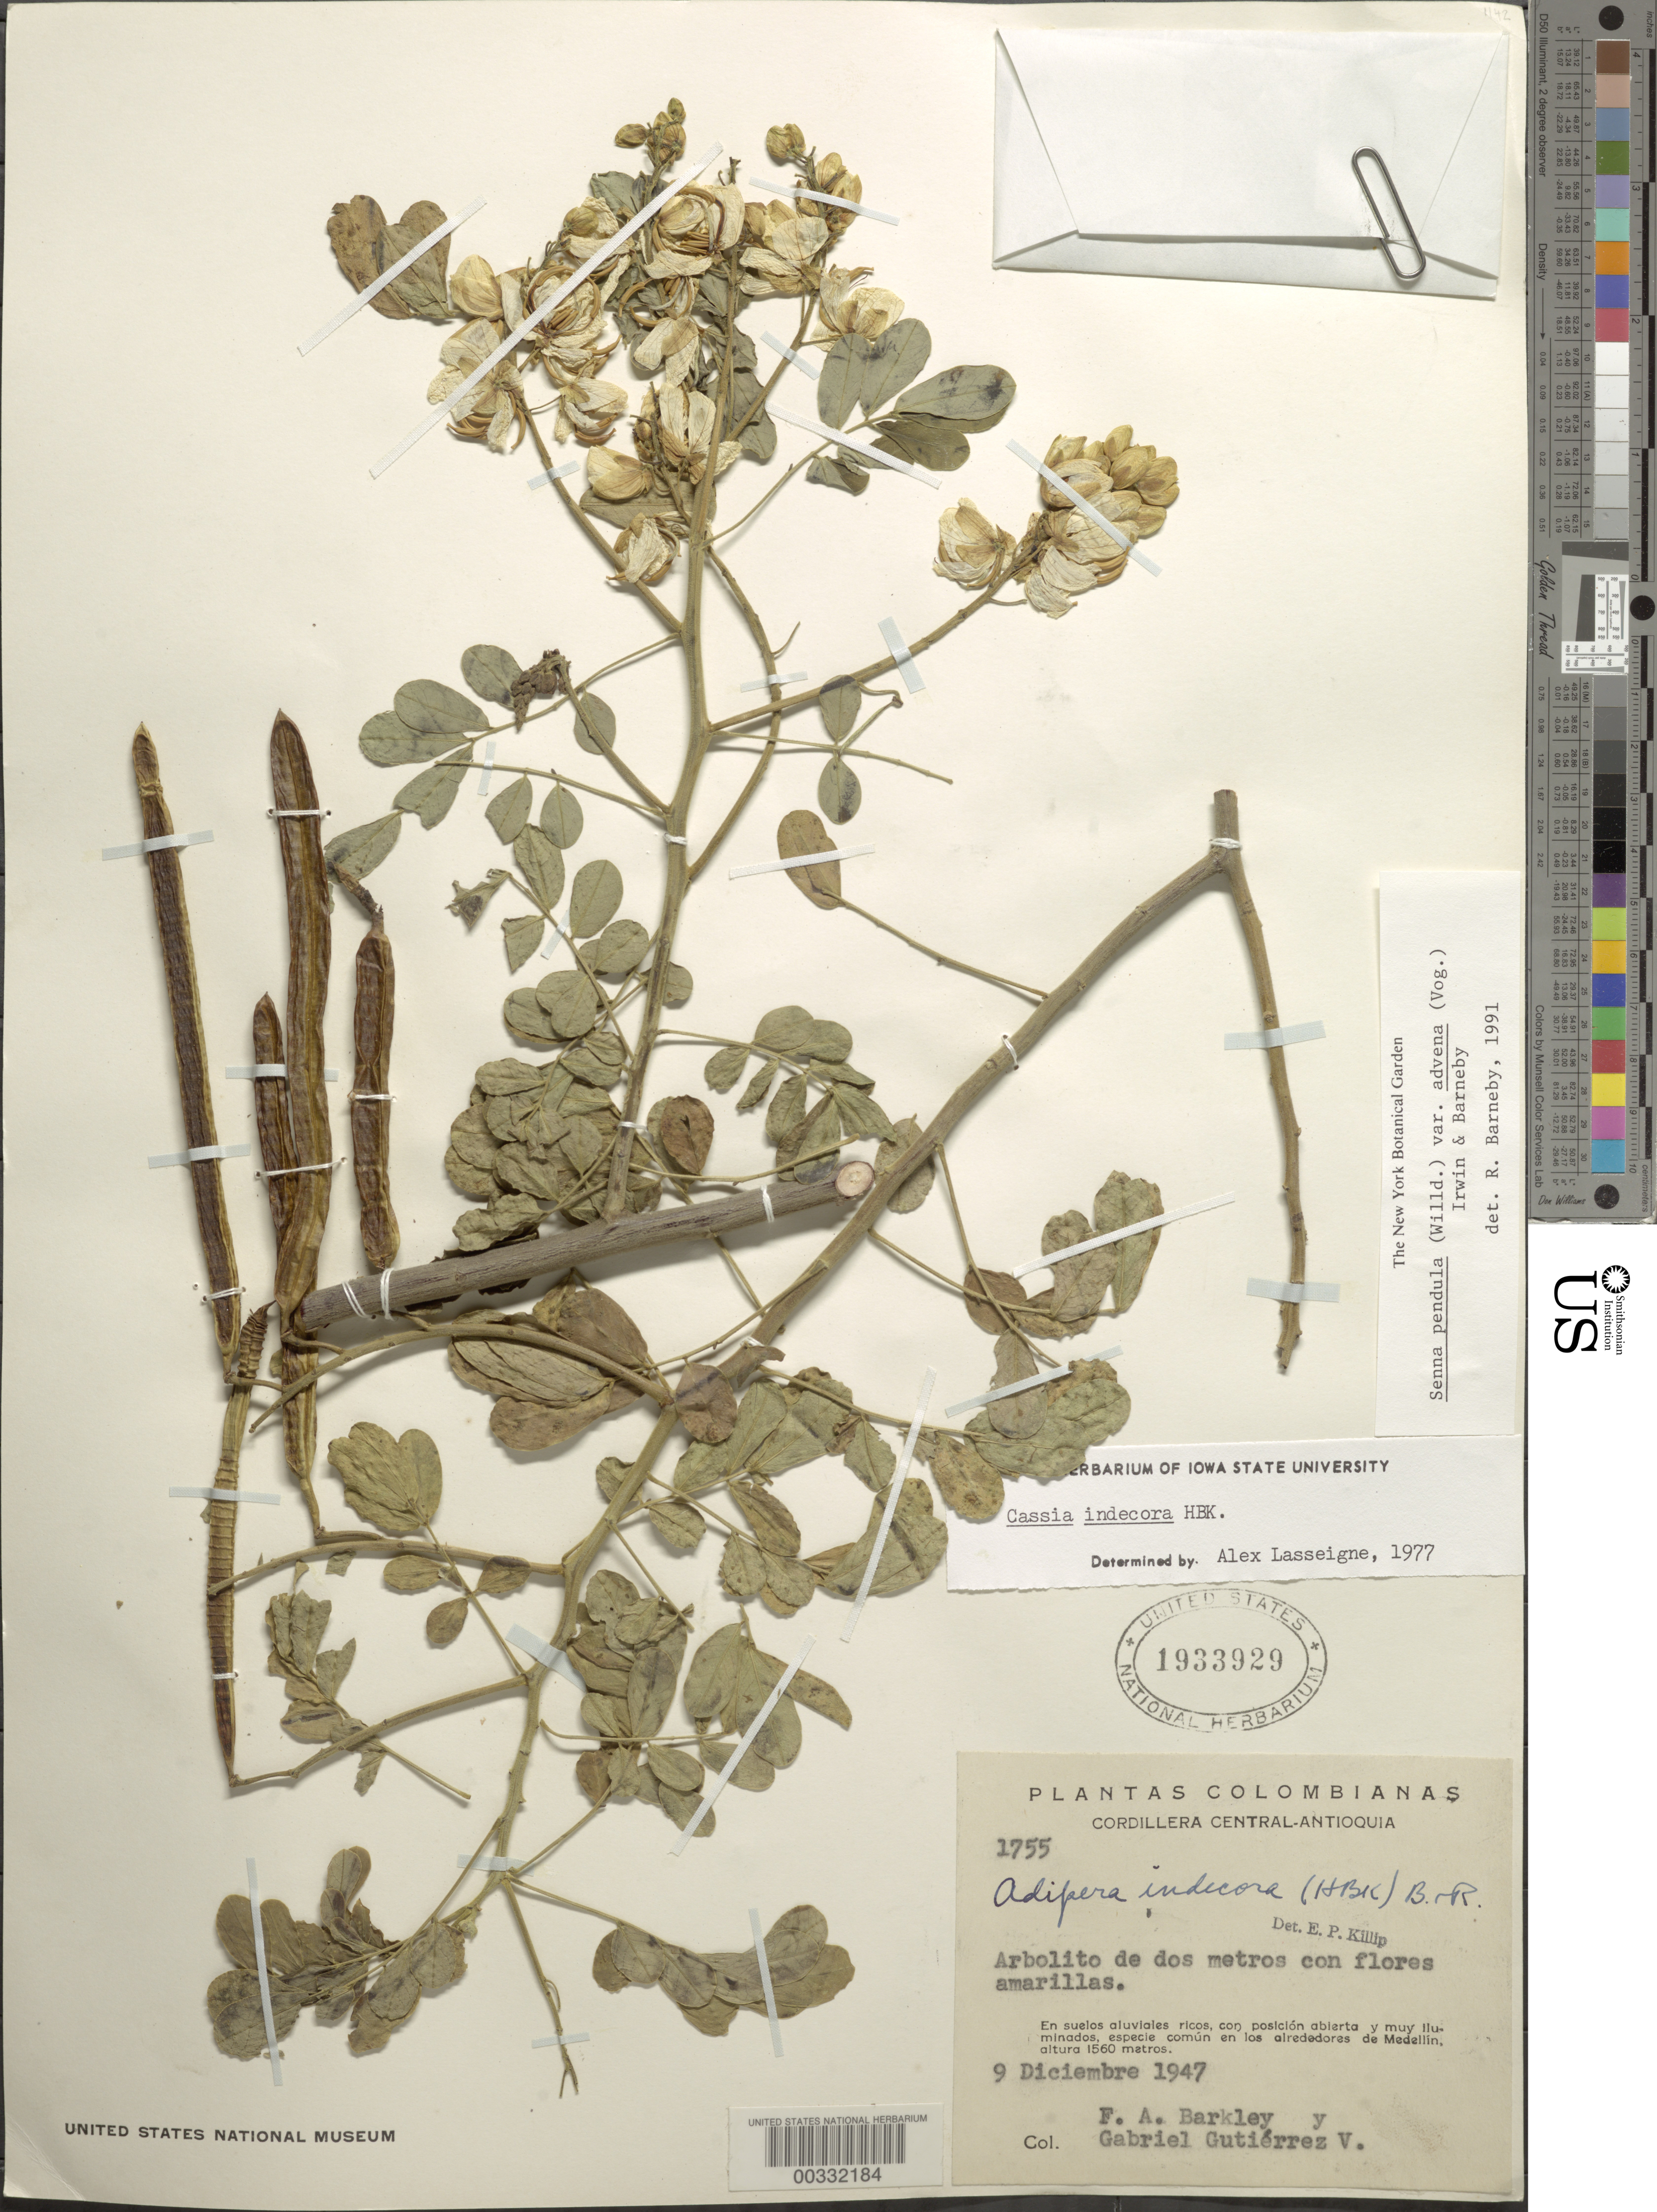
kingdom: Plantae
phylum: Tracheophyta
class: Magnoliopsida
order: Fabales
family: Fabaceae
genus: Senna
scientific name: Senna pendula var. advena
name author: (Vogel) H.S. Irwin & Barneby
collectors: F. A. Barkley & G. Gutiérrez V.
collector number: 1755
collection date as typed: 09 Dec 1947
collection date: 1947-12-09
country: Colombia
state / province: Antioquia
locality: Vicinity of Medellin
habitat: Suelos aluviales ricos con posicion ablerta y muy iluminados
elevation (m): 1560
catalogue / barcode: US 1933929